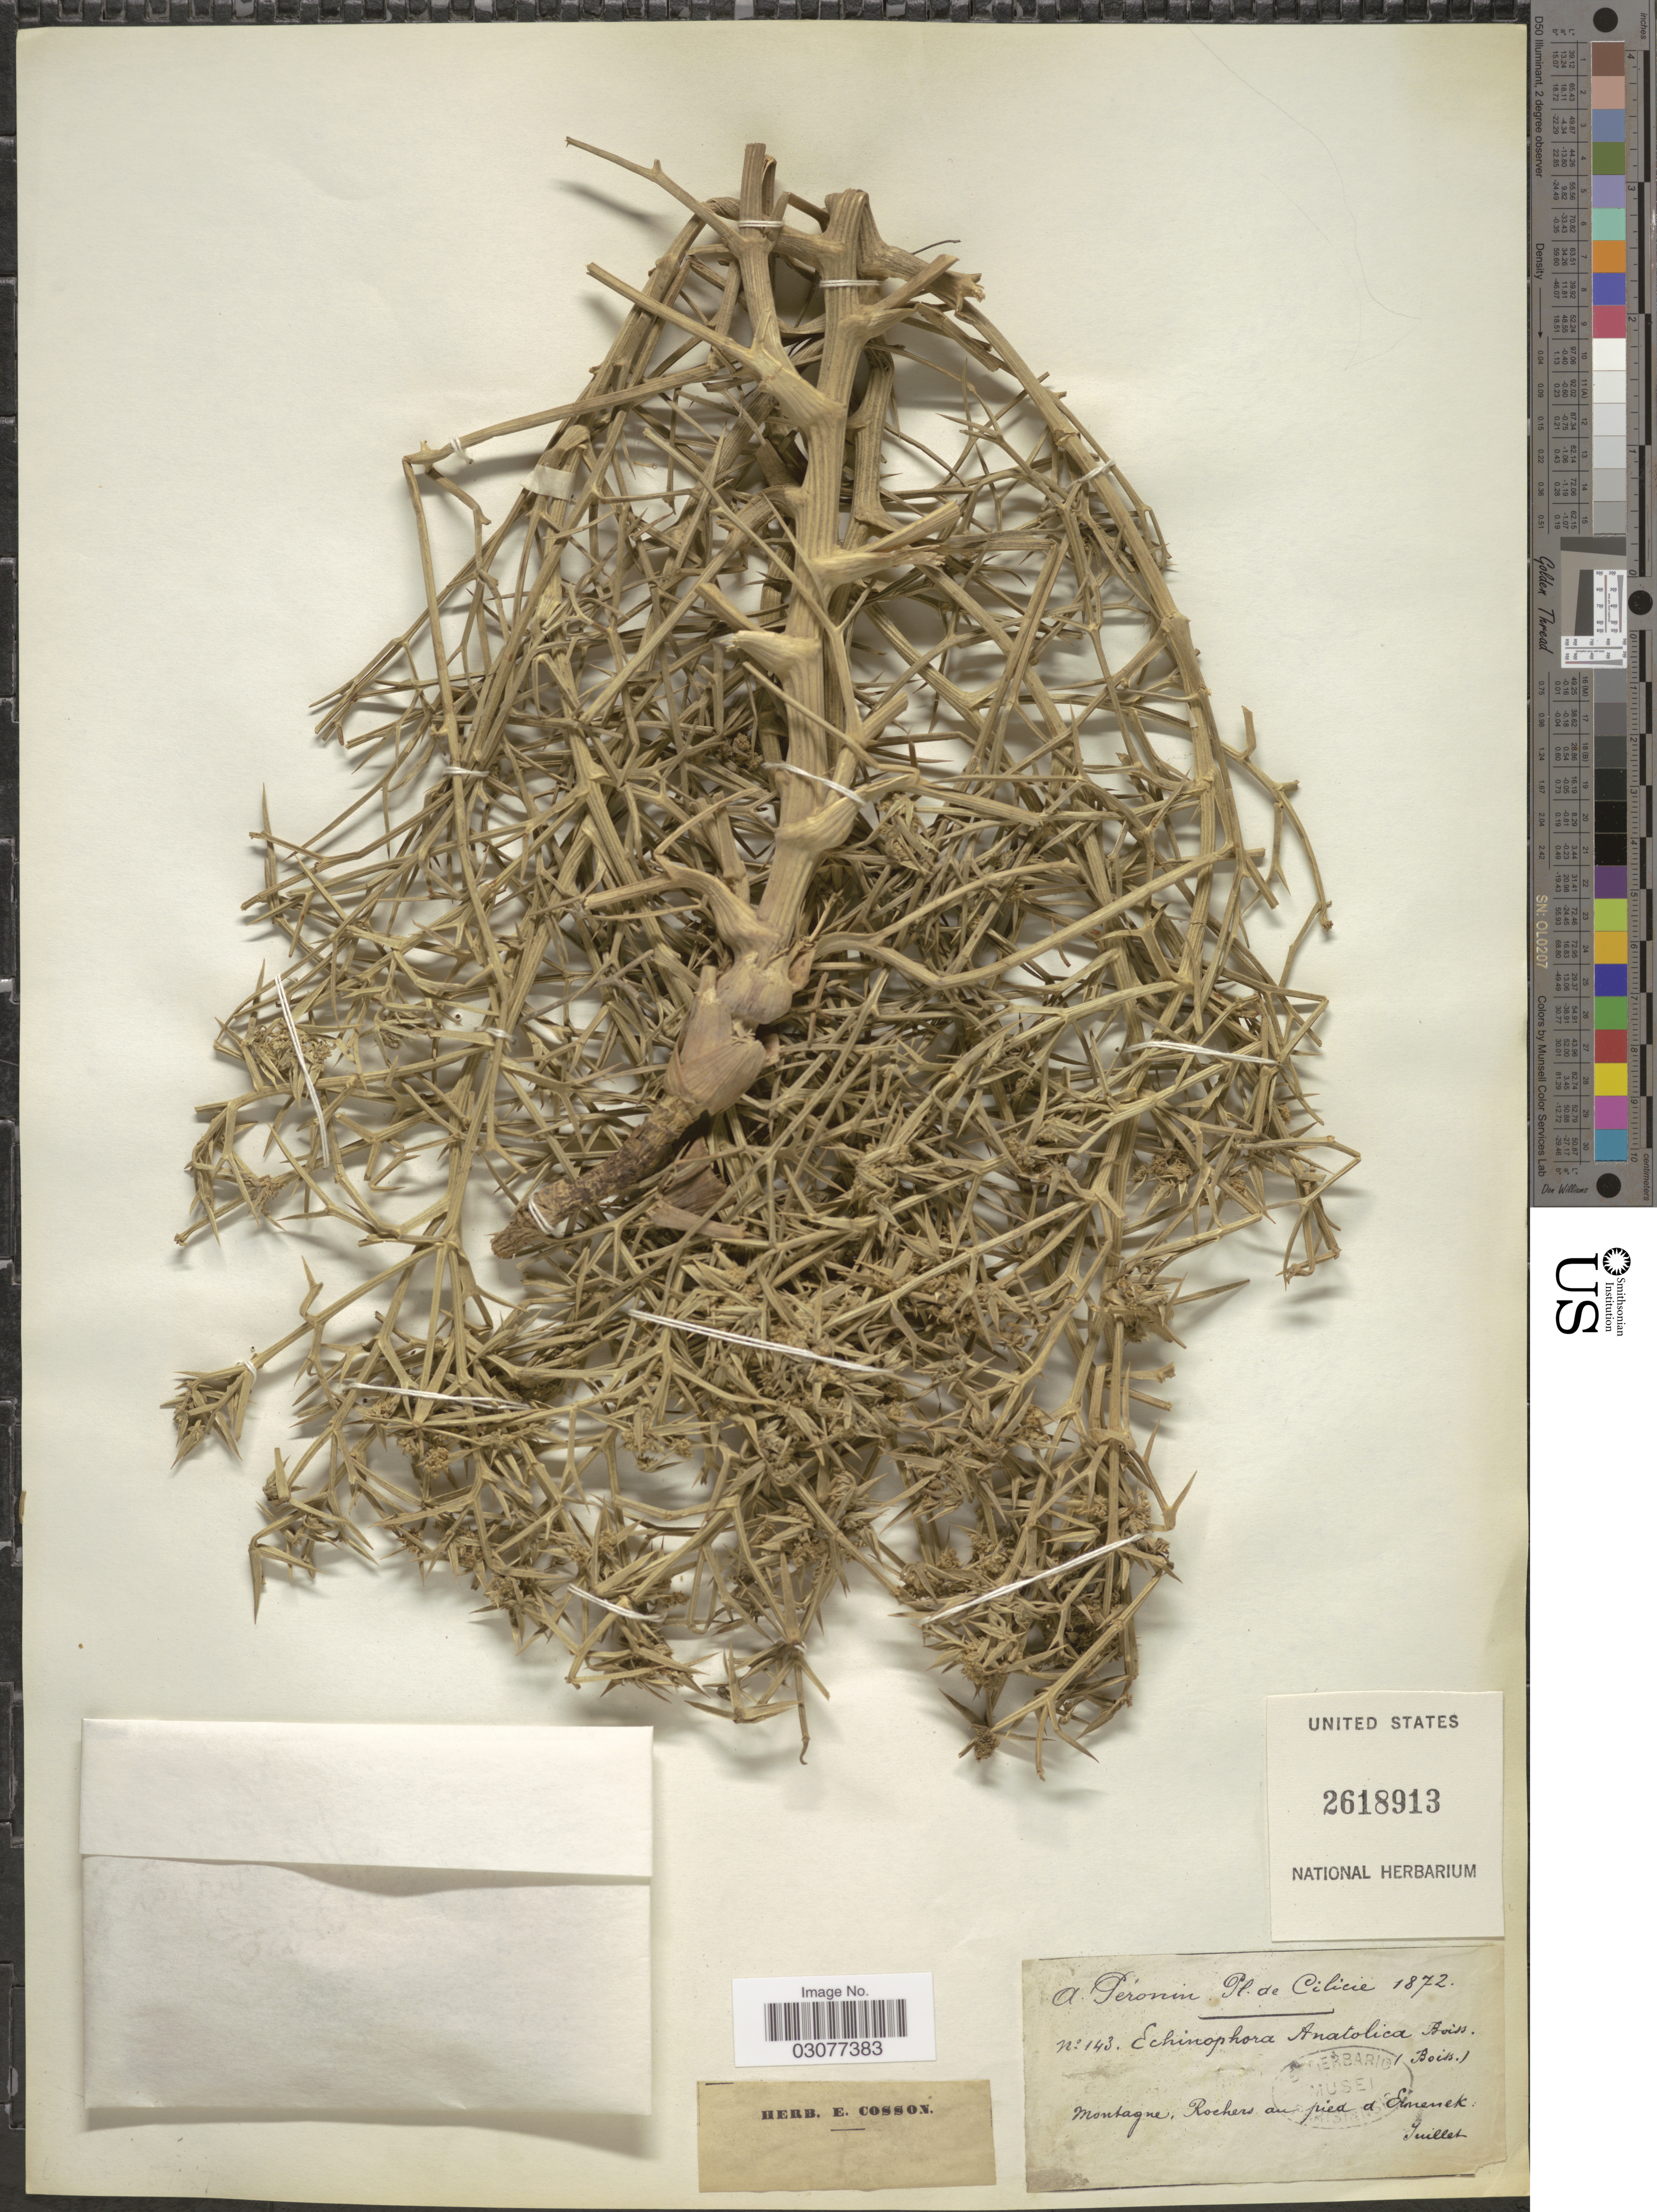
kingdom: Plantae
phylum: Tracheophyta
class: Magnoliopsida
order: Apiales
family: Apiaceae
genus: Echinophora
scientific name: Echinophora anatolica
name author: Boiss. & Heldr.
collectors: A. Péronin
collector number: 143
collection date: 1872-07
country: Turkey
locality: Cilicie, Montagne, Rochers au pied d'Ermenek.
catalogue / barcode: US 2618913